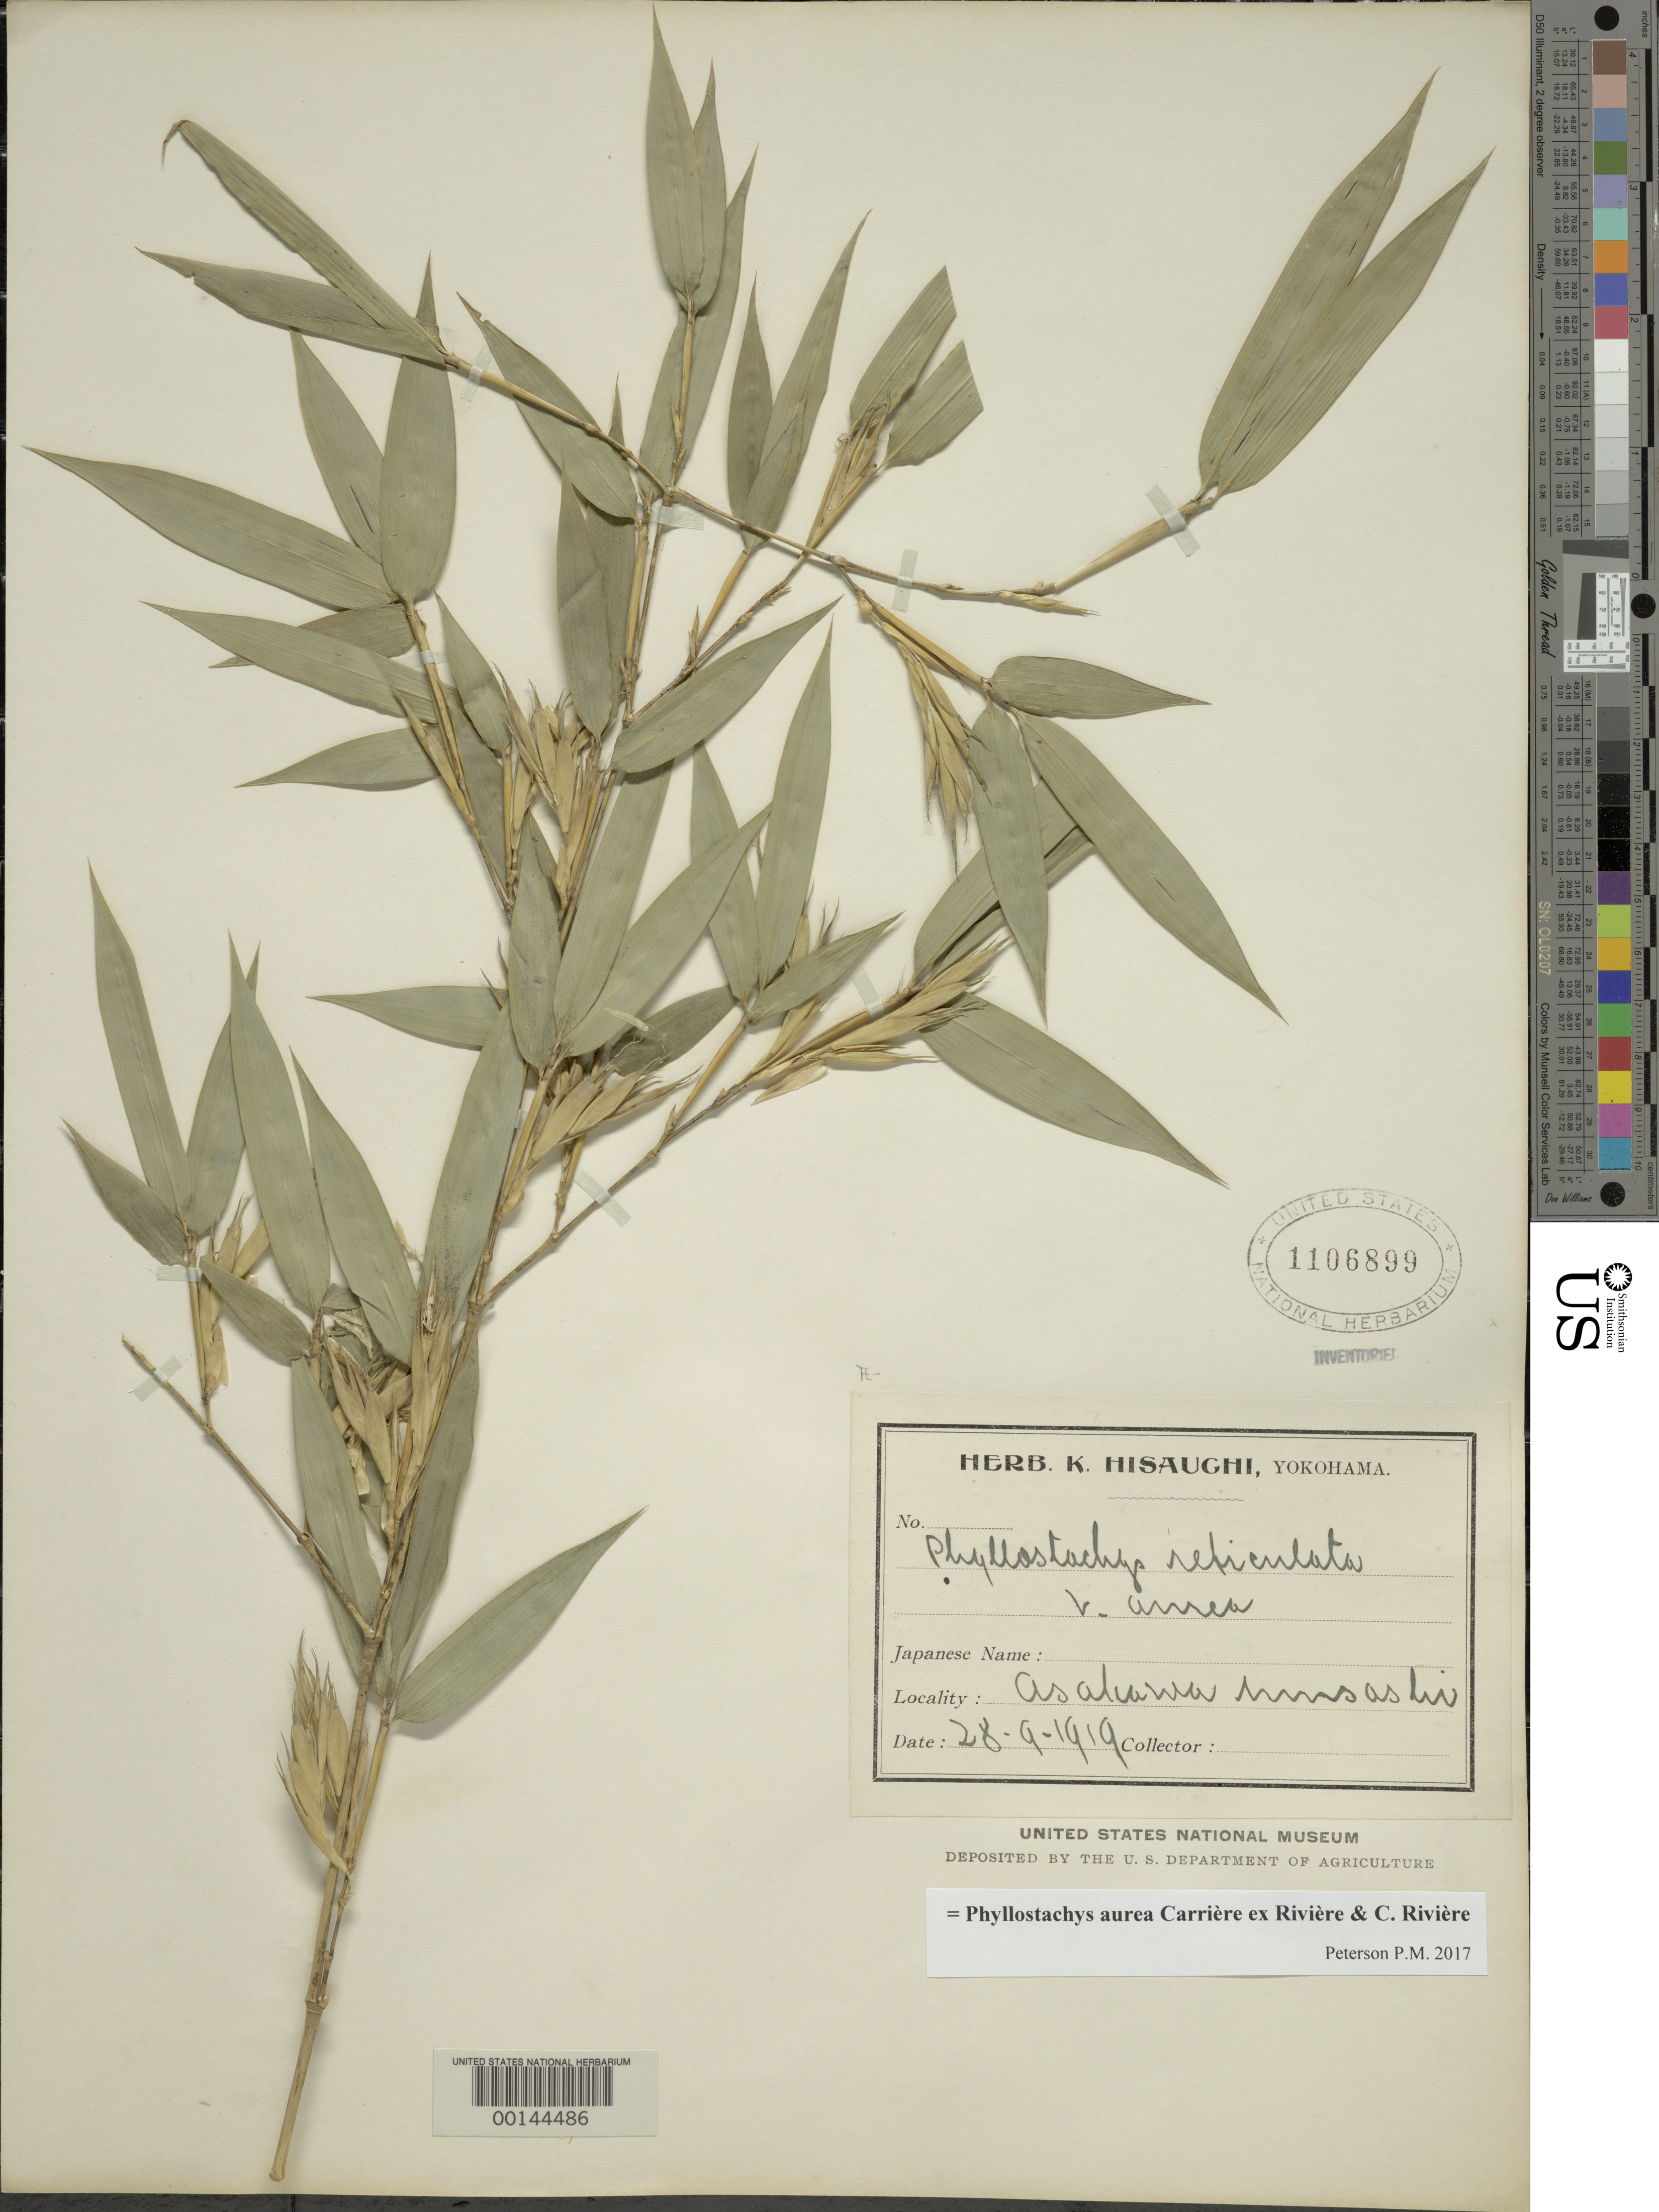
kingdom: Plantae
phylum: Tracheophyta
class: Liliopsida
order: Poales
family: Poaceae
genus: Phyllostachys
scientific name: Phyllostachys aurea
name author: Rivière & C. Rivière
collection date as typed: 28 Sep 1919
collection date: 1919-09-28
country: Japan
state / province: Kanagawa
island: Honshu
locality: Yokohama, asahawa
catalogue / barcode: US 1106899